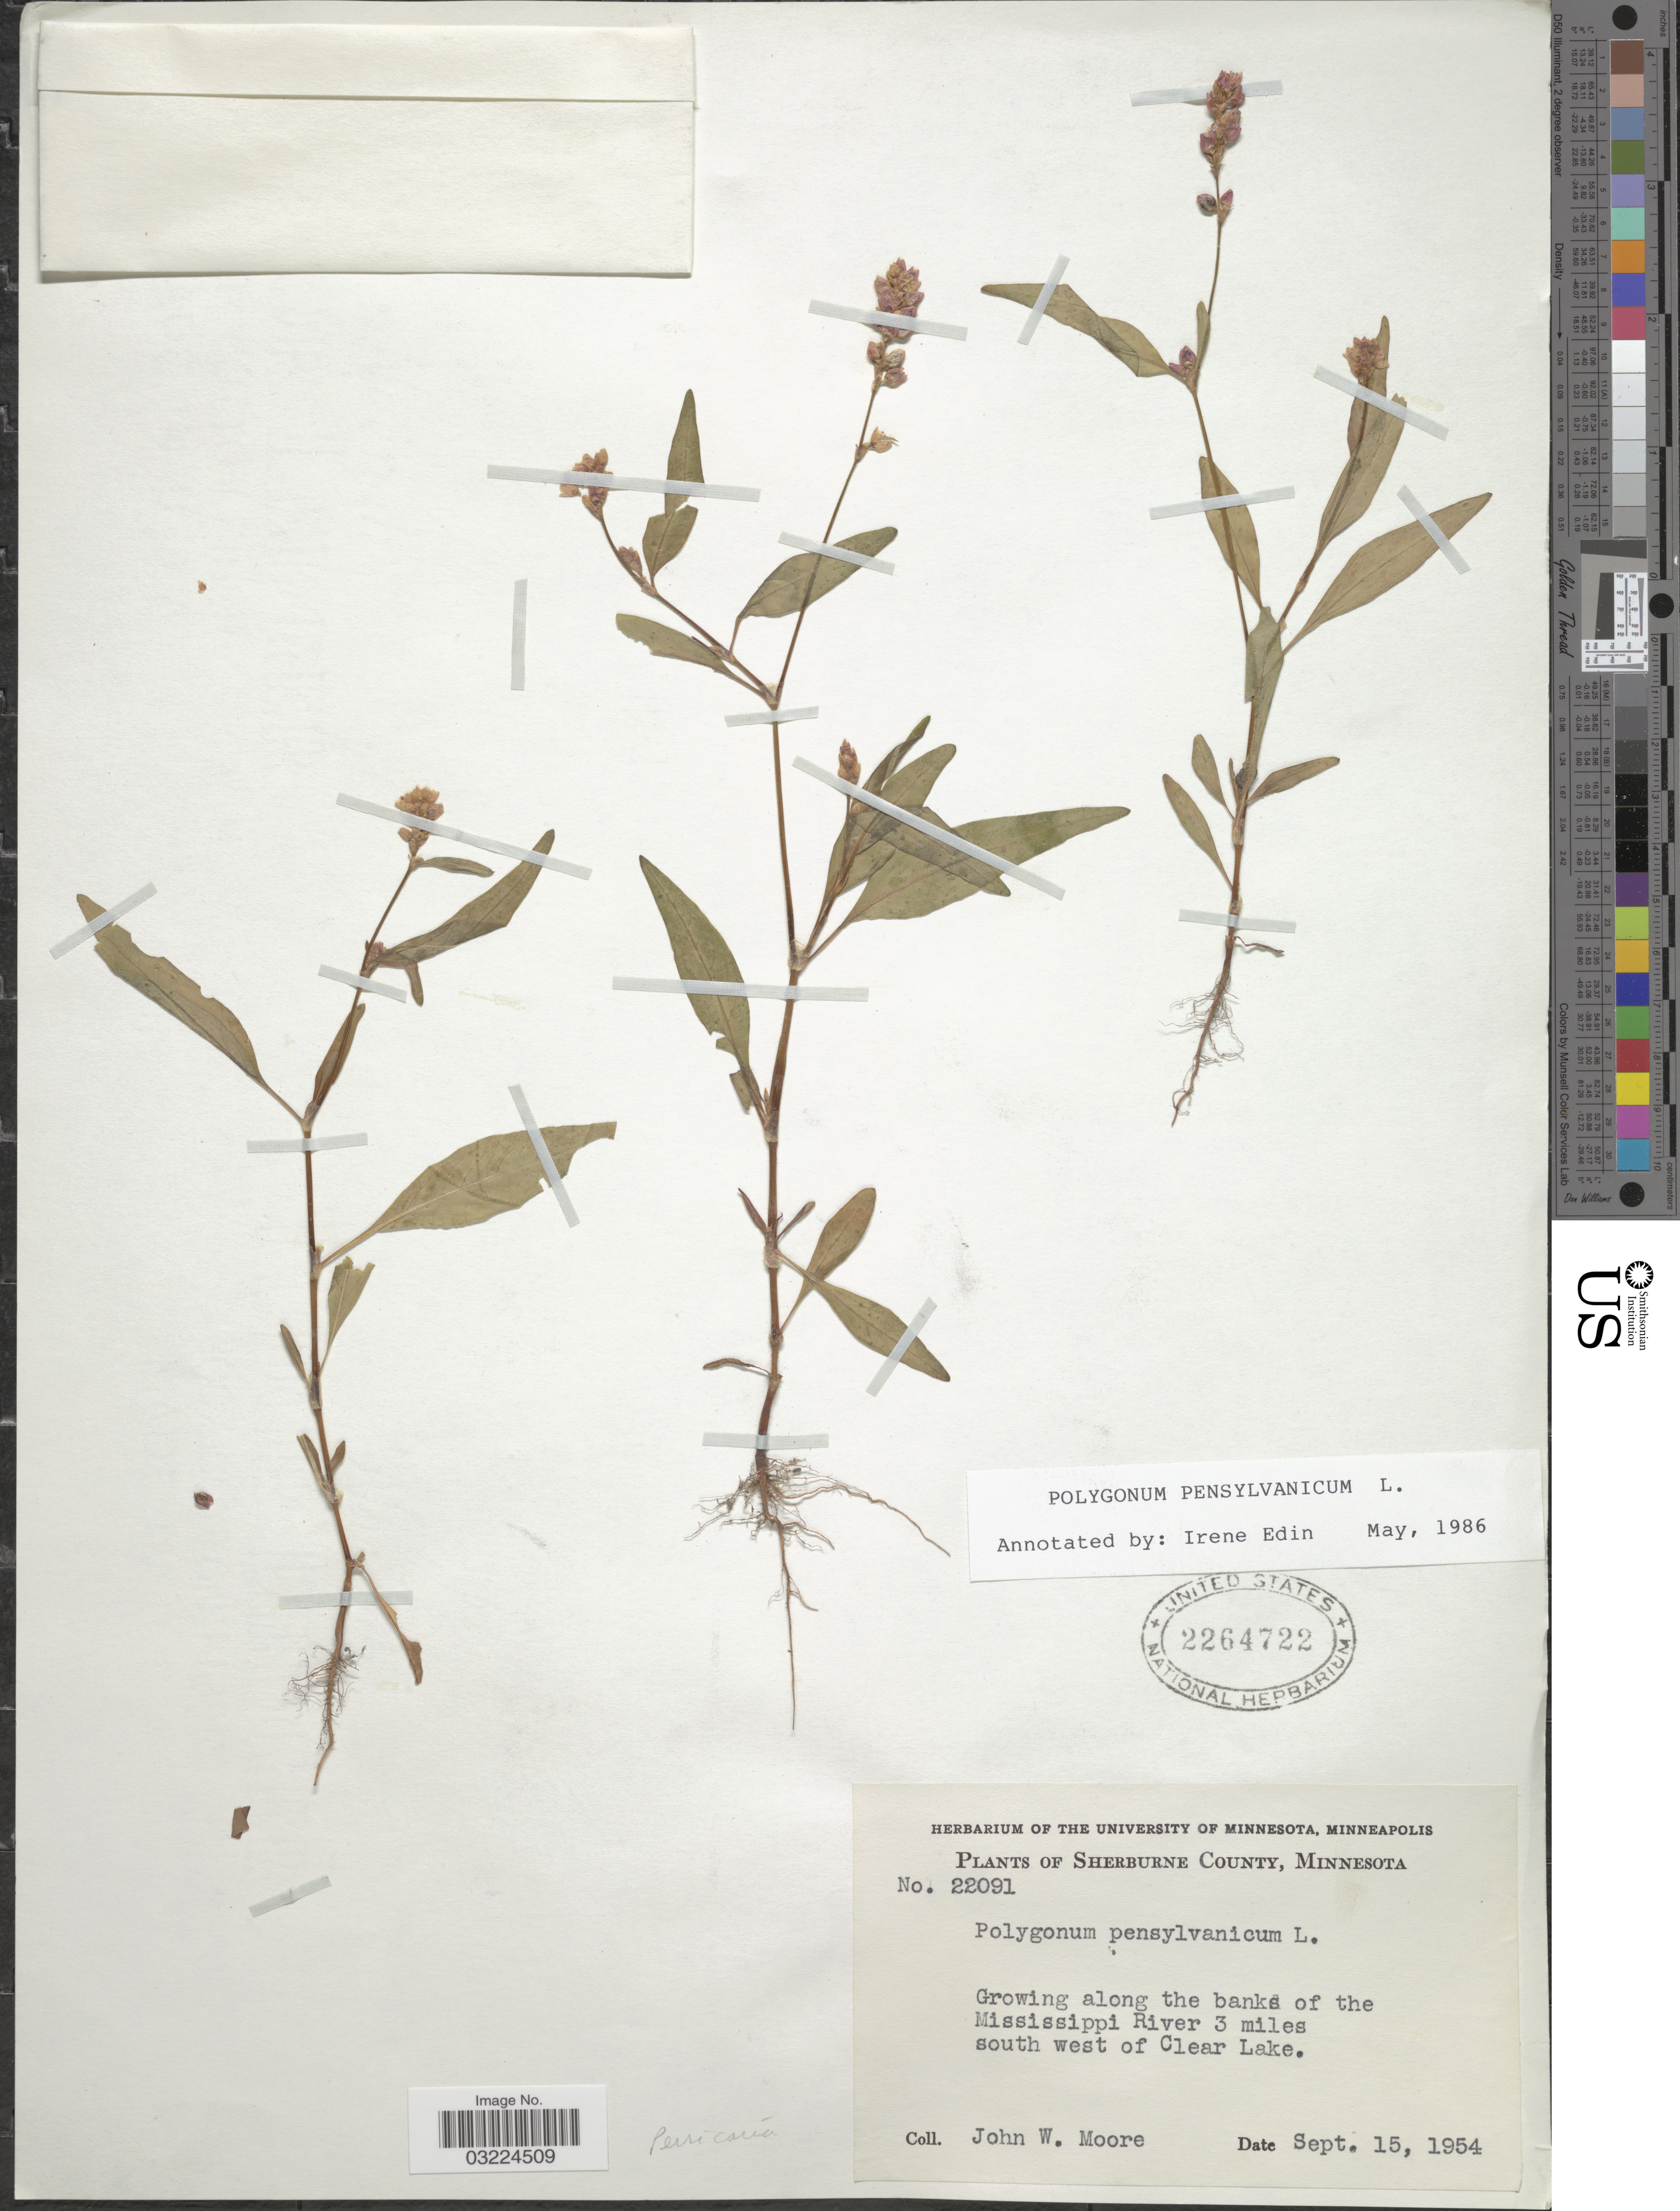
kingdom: Plantae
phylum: Tracheophyta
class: Magnoliopsida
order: Caryophyllales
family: Polygonaceae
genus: Persicaria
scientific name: Persicaria pensylvanica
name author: (L.) M. Gómez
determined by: Atha, D. E.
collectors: J. Moore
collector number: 22091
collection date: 1954-09-15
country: United States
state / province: Minnesota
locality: Sherburne County. Growing along banks of the Mississippi River 3 miles south west of Clear Lake.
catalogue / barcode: US 2264722